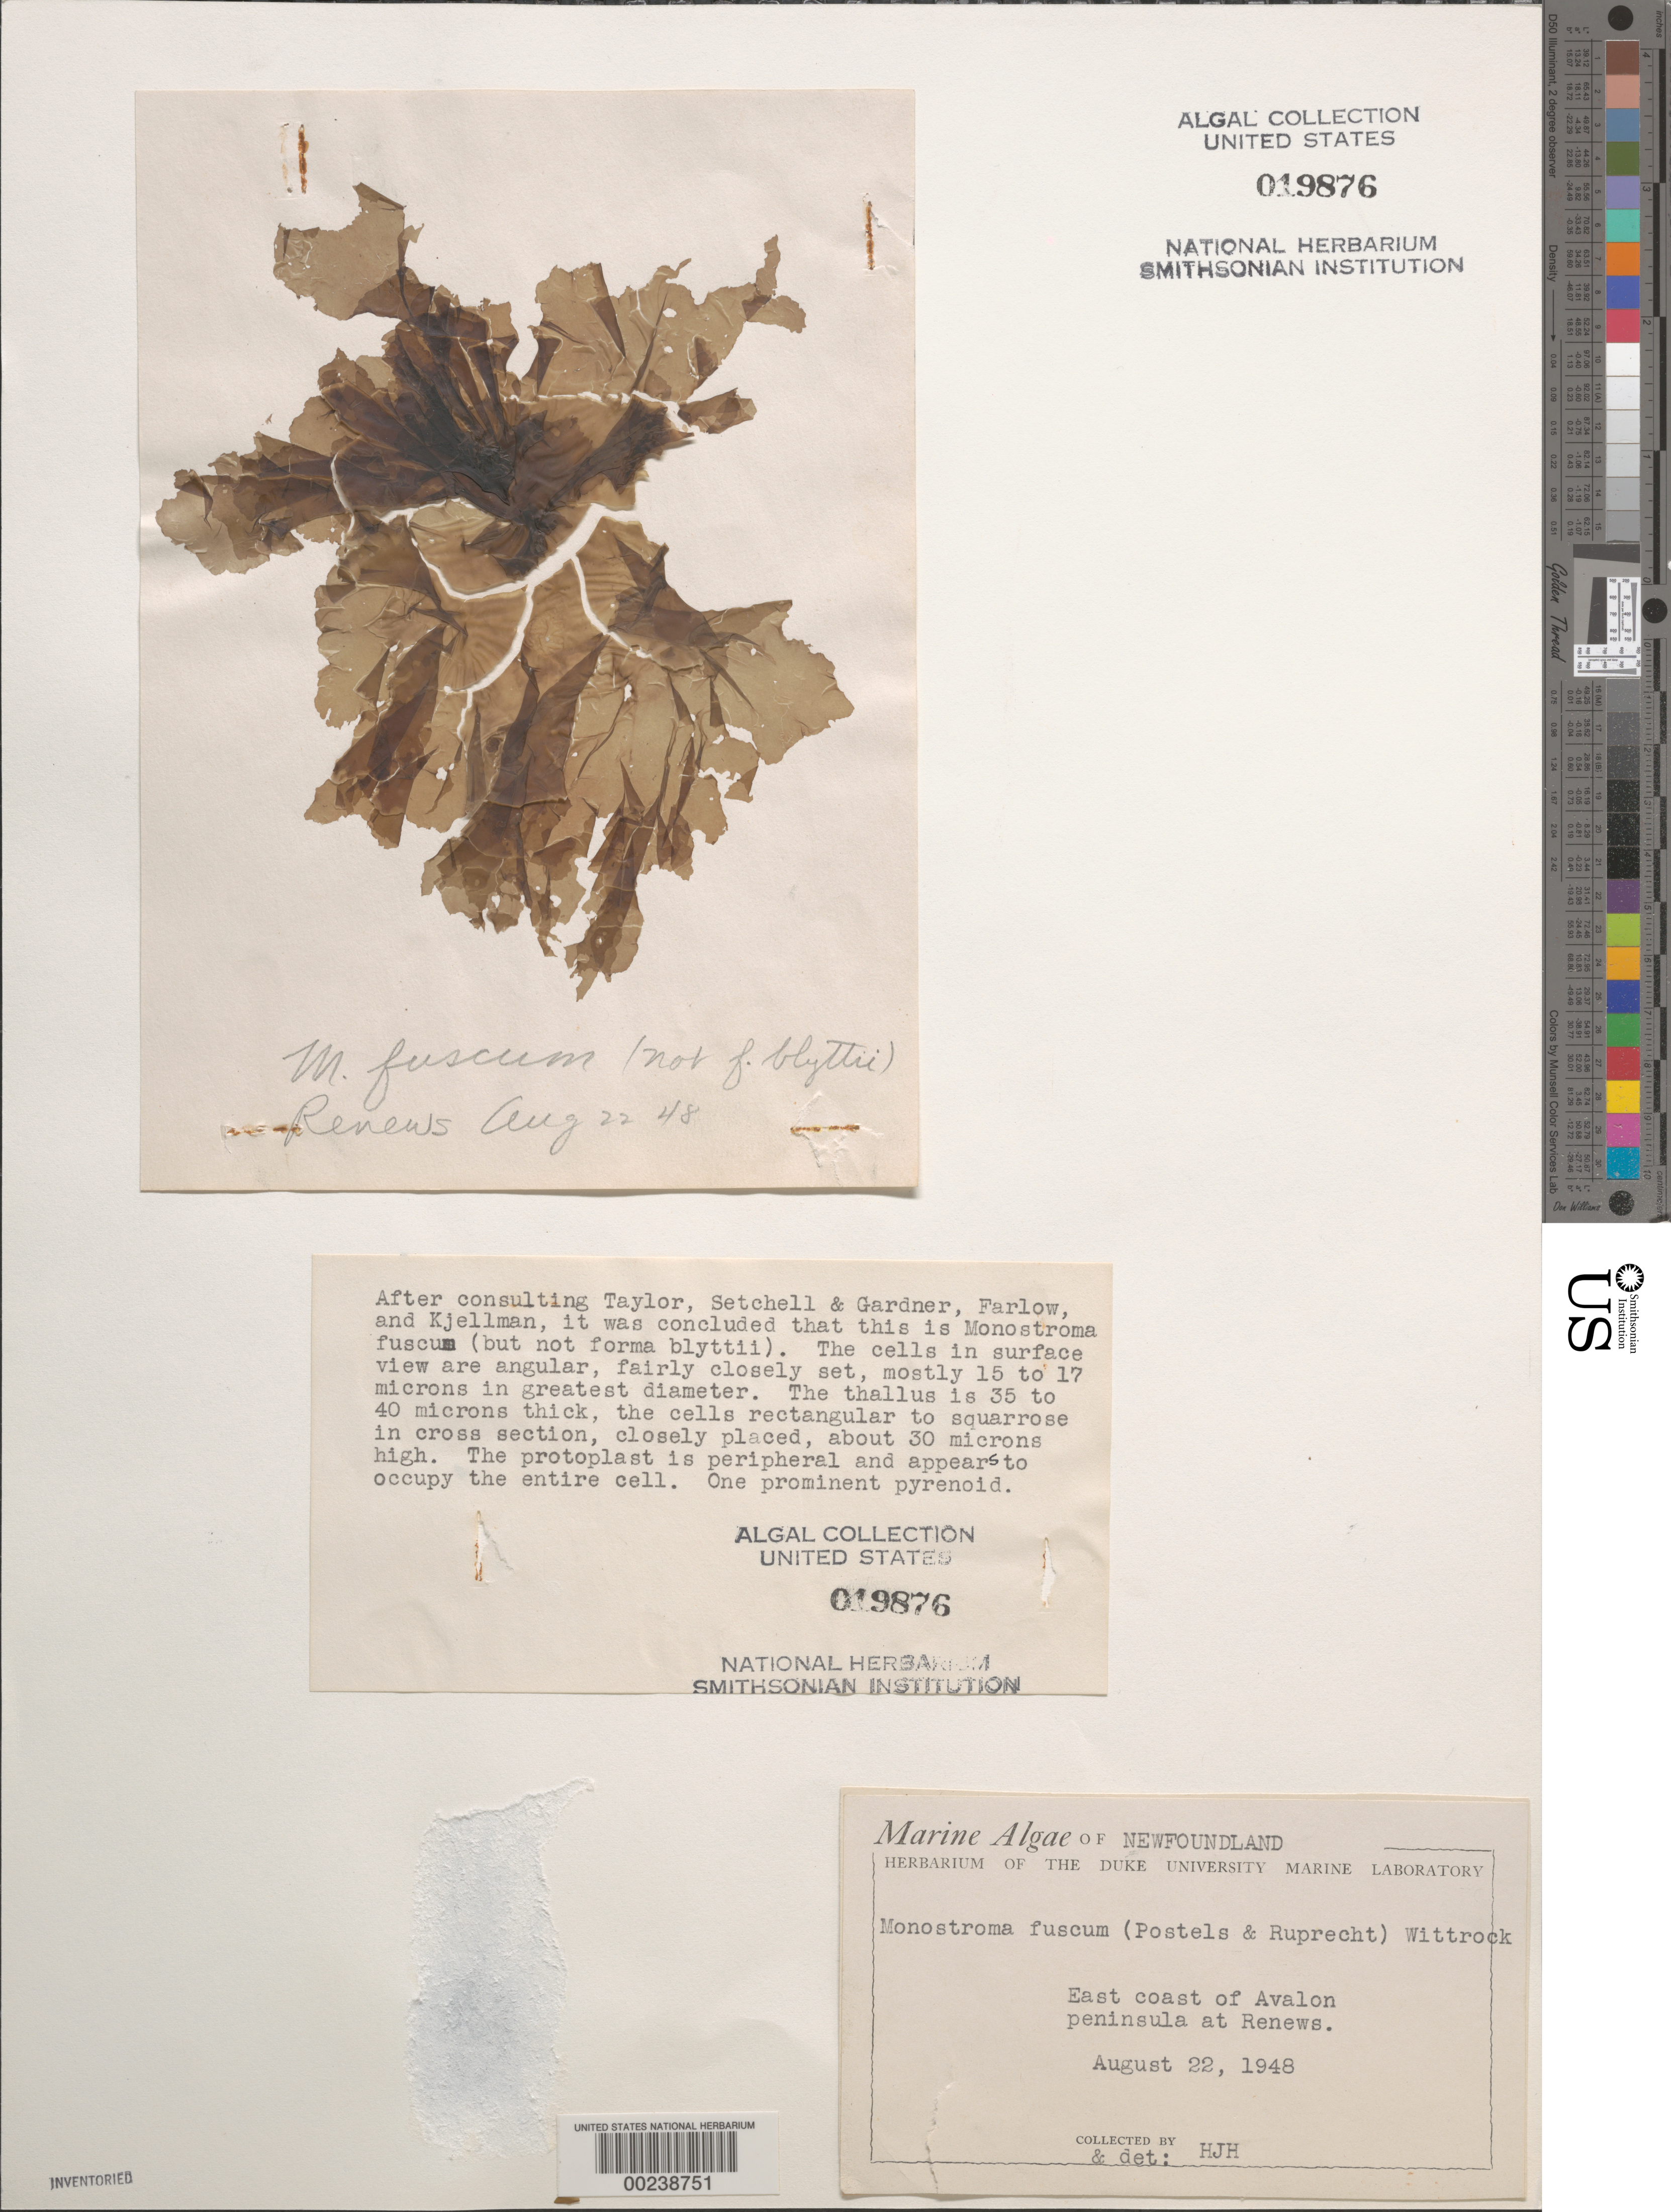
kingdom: Plantae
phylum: Chlorophyta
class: Ulvophyceae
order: Ulvales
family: Ulvaceae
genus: Ulvaria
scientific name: Ulvaria splendens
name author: (Rupr.) K.L.Vinogr.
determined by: Algae name updating Project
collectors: H. J. Humm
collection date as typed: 22 Aug 1948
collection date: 1948-08-22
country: Canada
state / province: Newfoundland and Labrador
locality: Renews, Avalon Peninsula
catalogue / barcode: US 19876